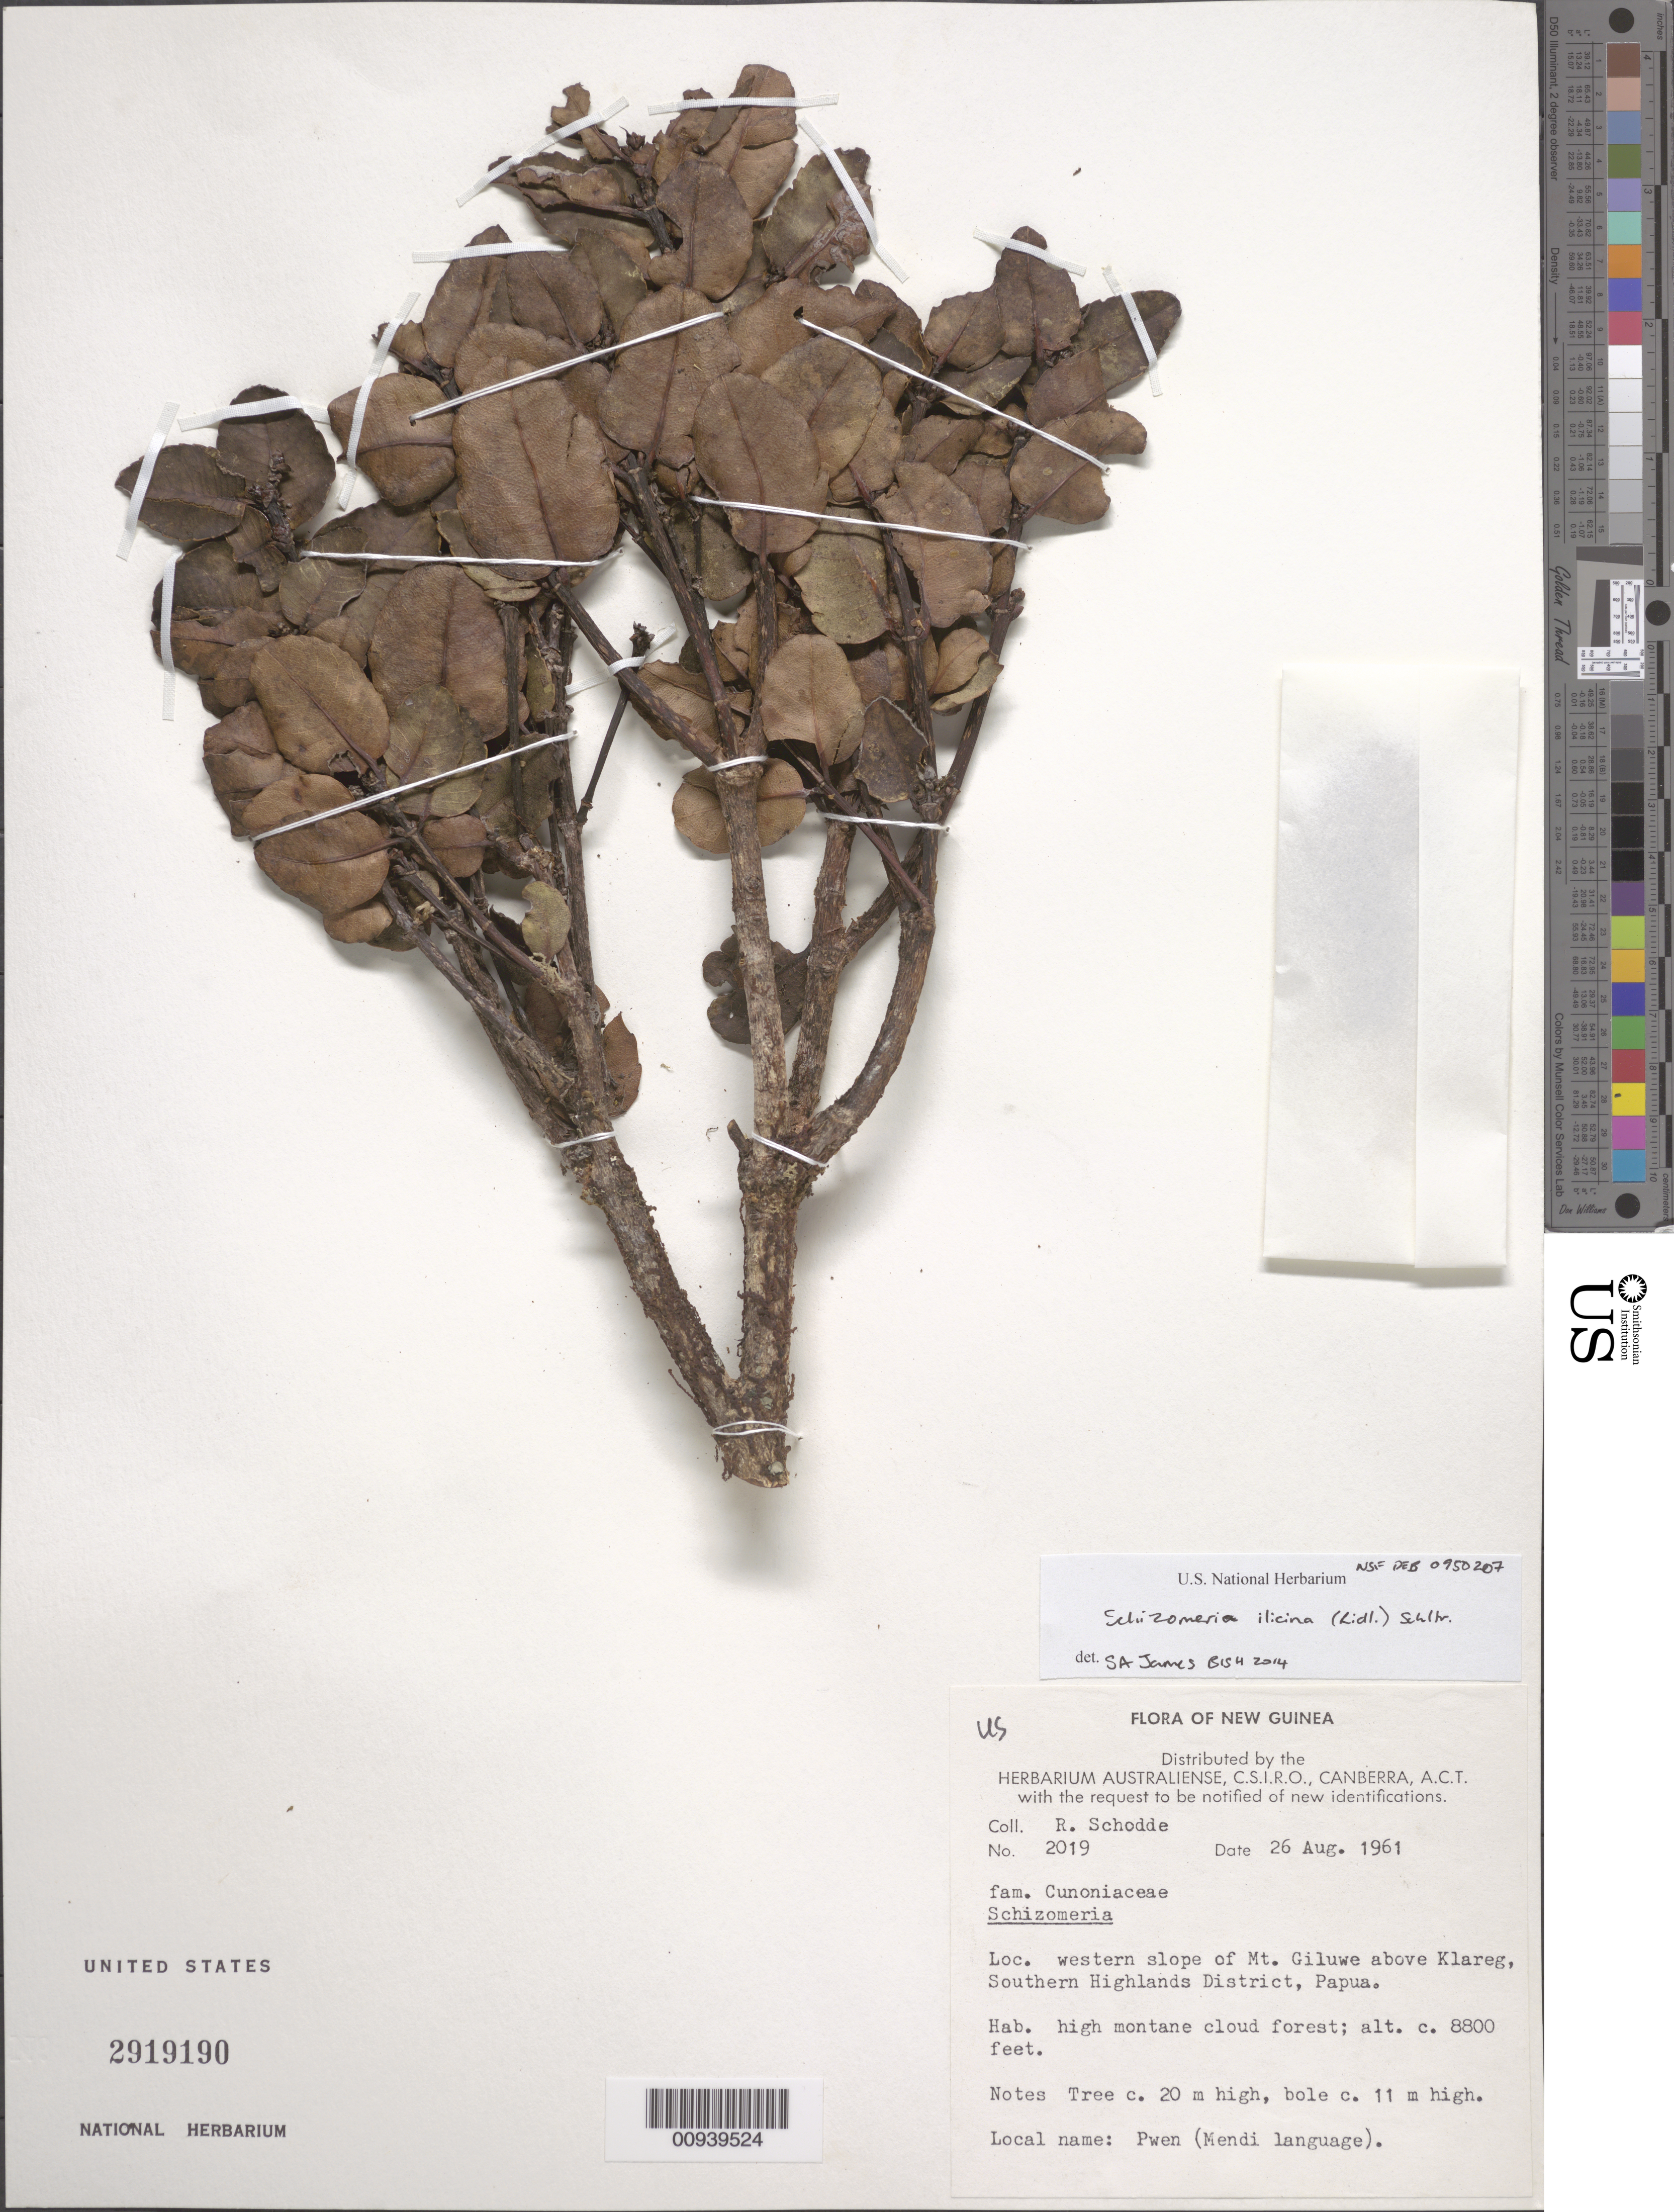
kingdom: Plantae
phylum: Tracheophyta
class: Magnoliopsida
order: Oxalidales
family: Cunoniaceae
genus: Schizomeria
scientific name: Schizomeria sp.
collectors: R. Schodde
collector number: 2019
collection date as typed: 26 Aug 1961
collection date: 1961-08-26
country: Papua New Guinea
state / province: Southern Highlands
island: New Guinea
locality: Western slope of Mt. Giluwe, above Klareg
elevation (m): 2682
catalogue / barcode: US 2919190